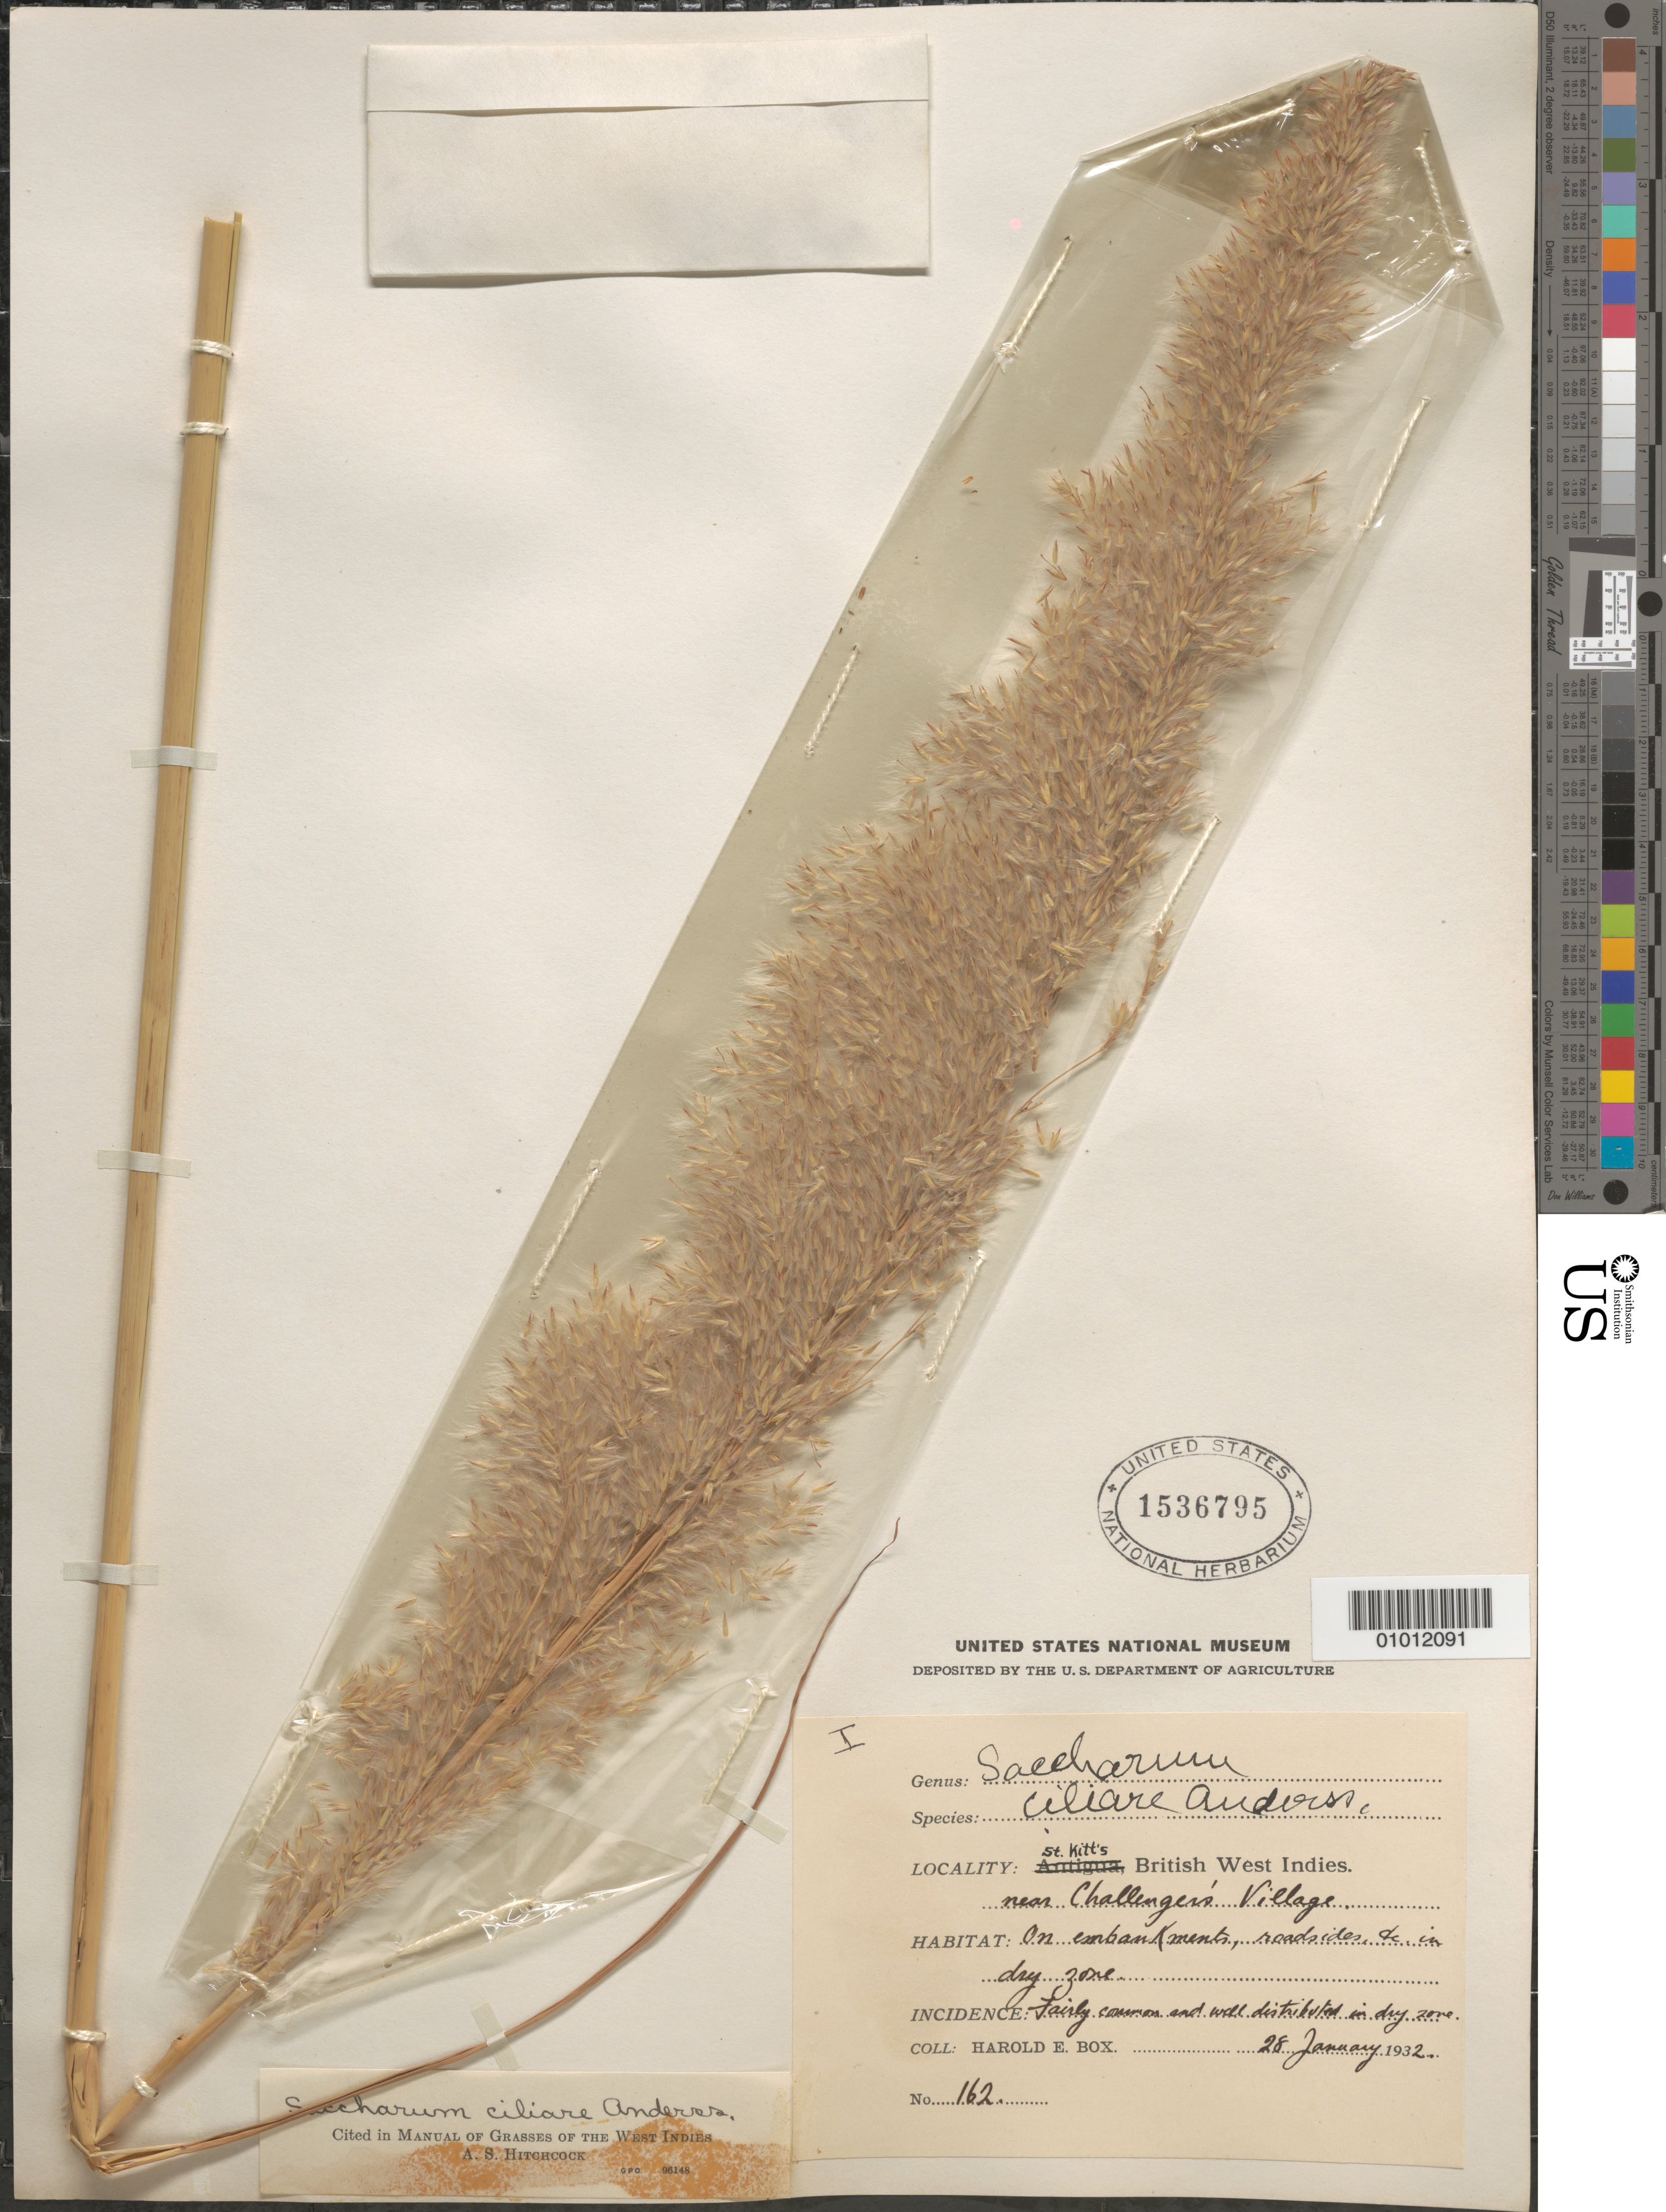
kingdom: Plantae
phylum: Tracheophyta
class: Liliopsida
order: Poales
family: Poaceae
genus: Saccharum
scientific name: Saccharum ciliare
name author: Andersson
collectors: H. E. Box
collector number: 162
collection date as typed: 28 Jan 1932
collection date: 1932-01-28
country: St. Christopher-Nevis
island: St. Christopher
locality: near Challenger's Village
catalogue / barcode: US 1536795